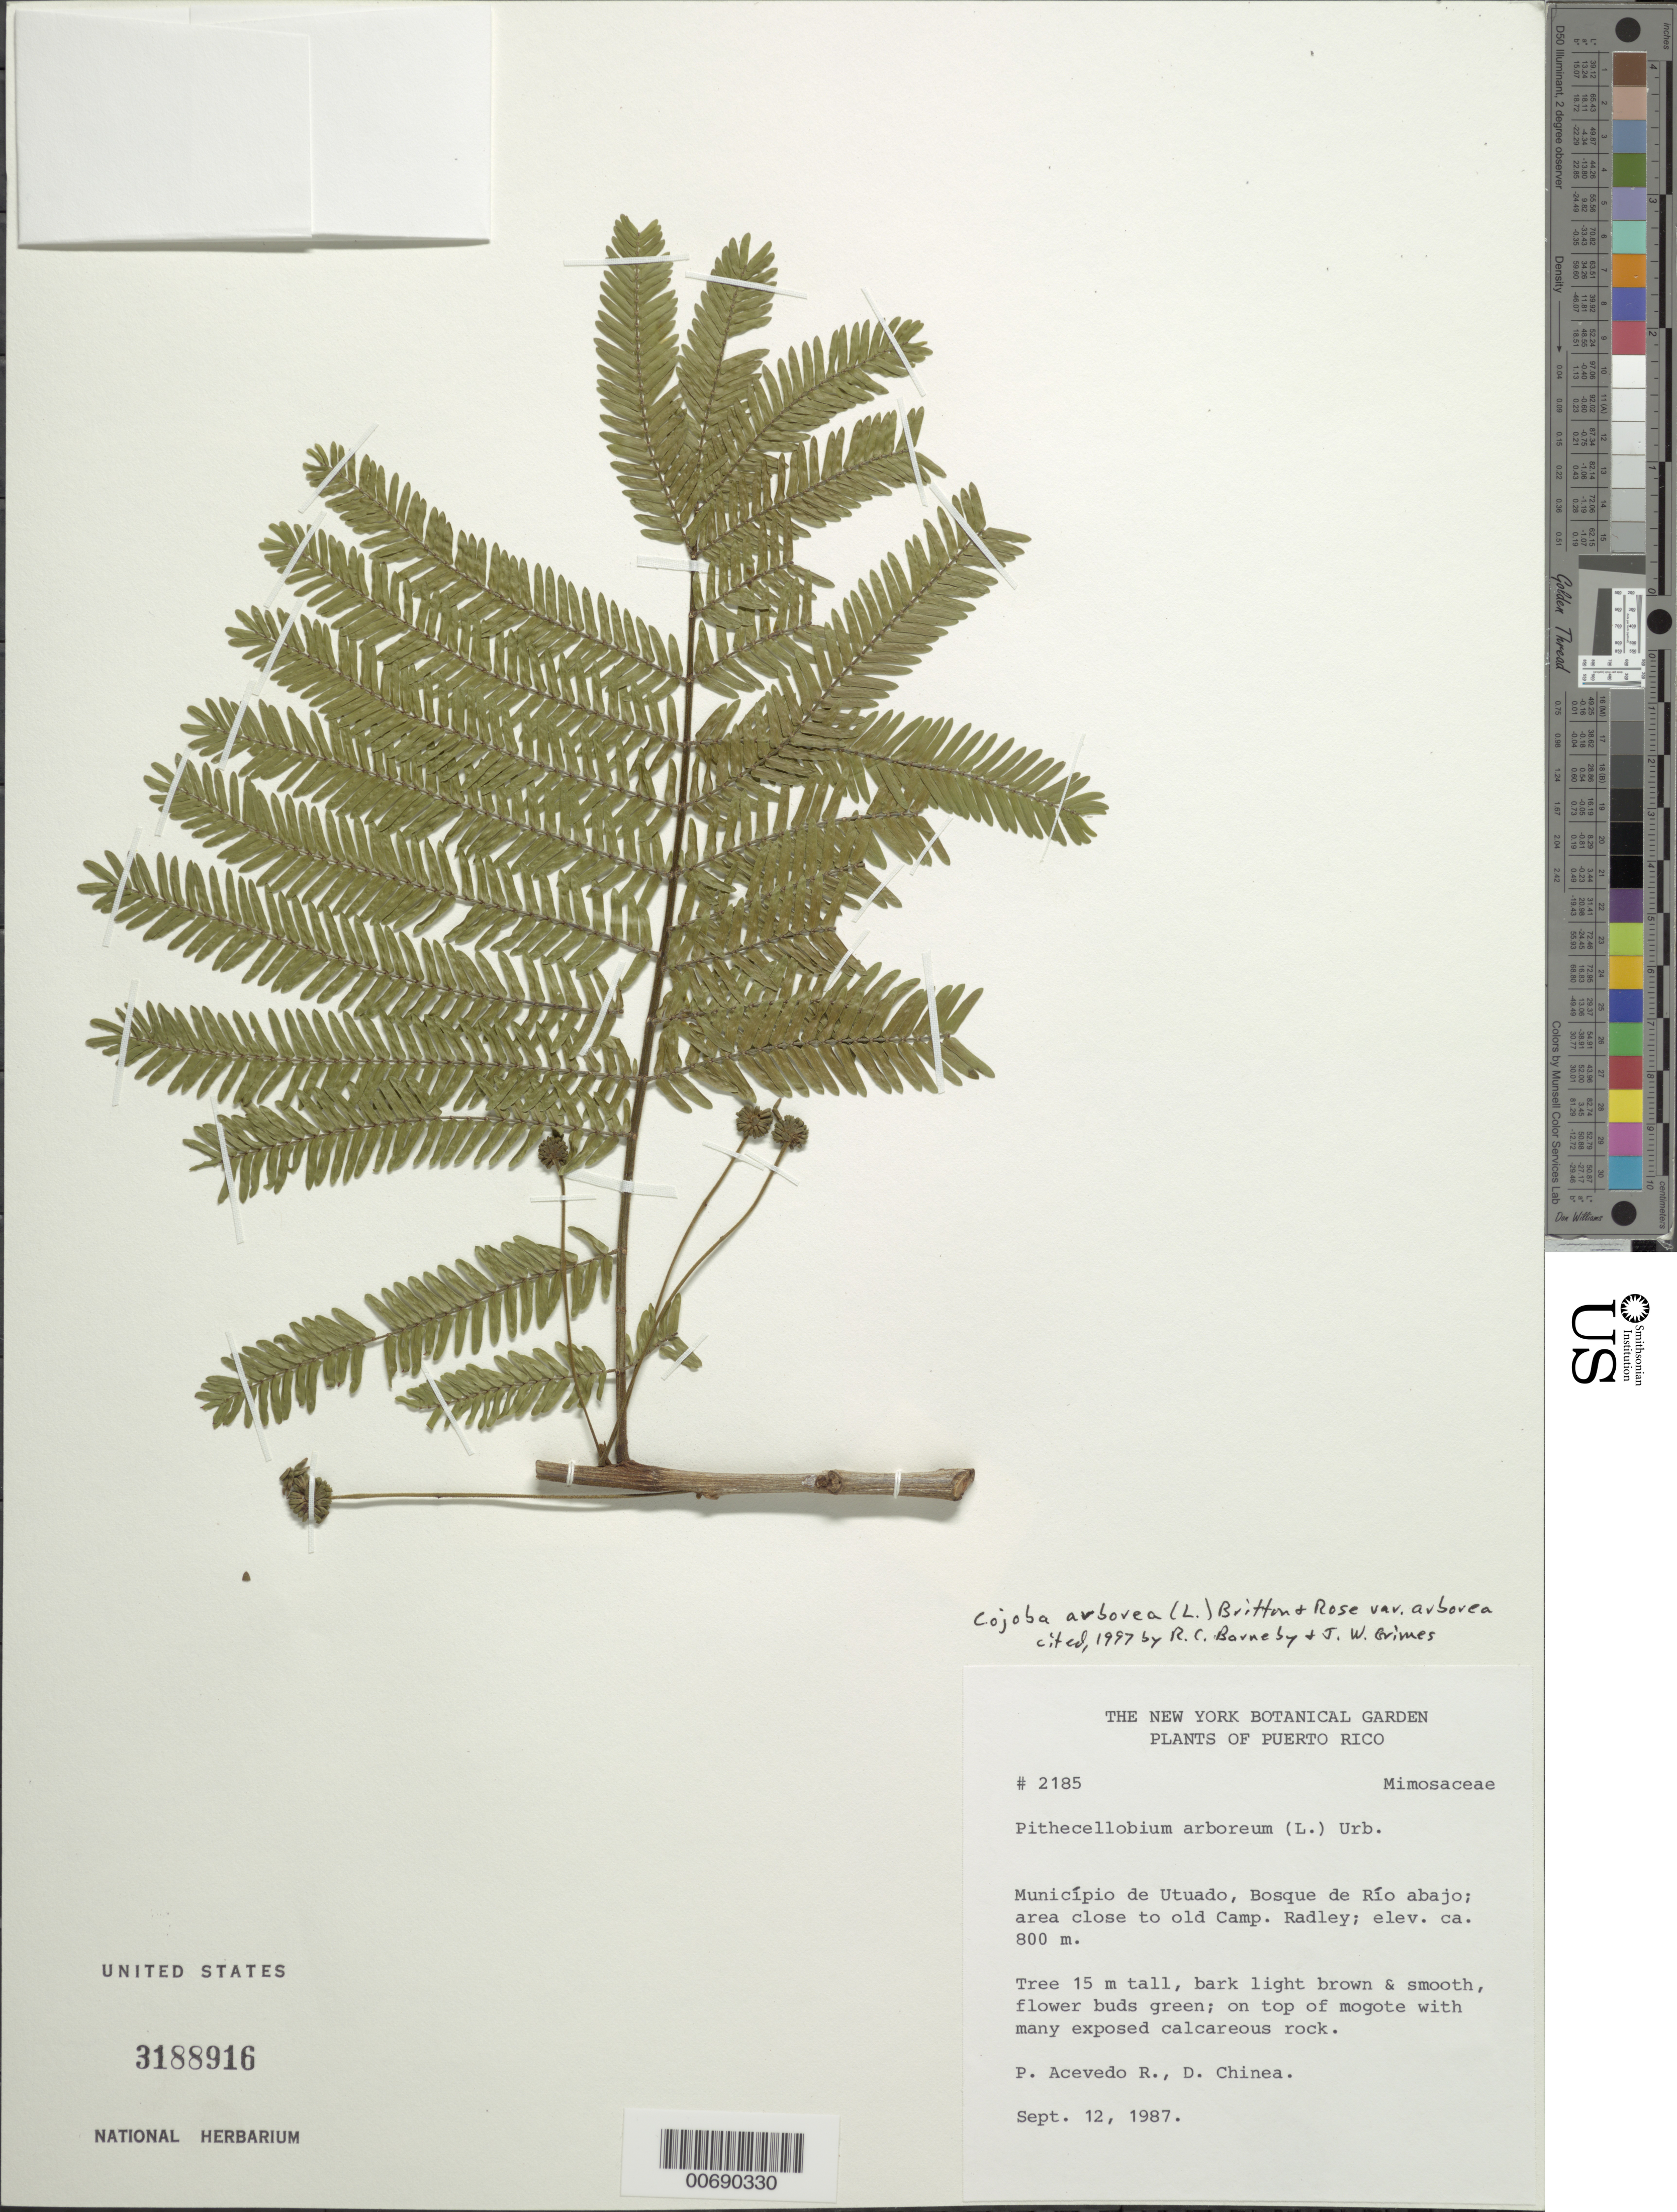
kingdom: Plantae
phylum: Tracheophyta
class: Magnoliopsida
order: Fabales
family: Fabaceae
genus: Cojoba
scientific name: Cojoba arborea var. arborea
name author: (L.) Britton & Rose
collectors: P. Acevedo-Rodr. & D. Chinea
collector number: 2185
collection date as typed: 10 Sep 1987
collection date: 1987-09-10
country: Puerto Rico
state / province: Arecibo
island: Puerto Rico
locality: Arecibo; Bosque de Río Abajo, Camp Radley.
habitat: Area adjacent to camp.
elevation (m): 300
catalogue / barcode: US 3188916